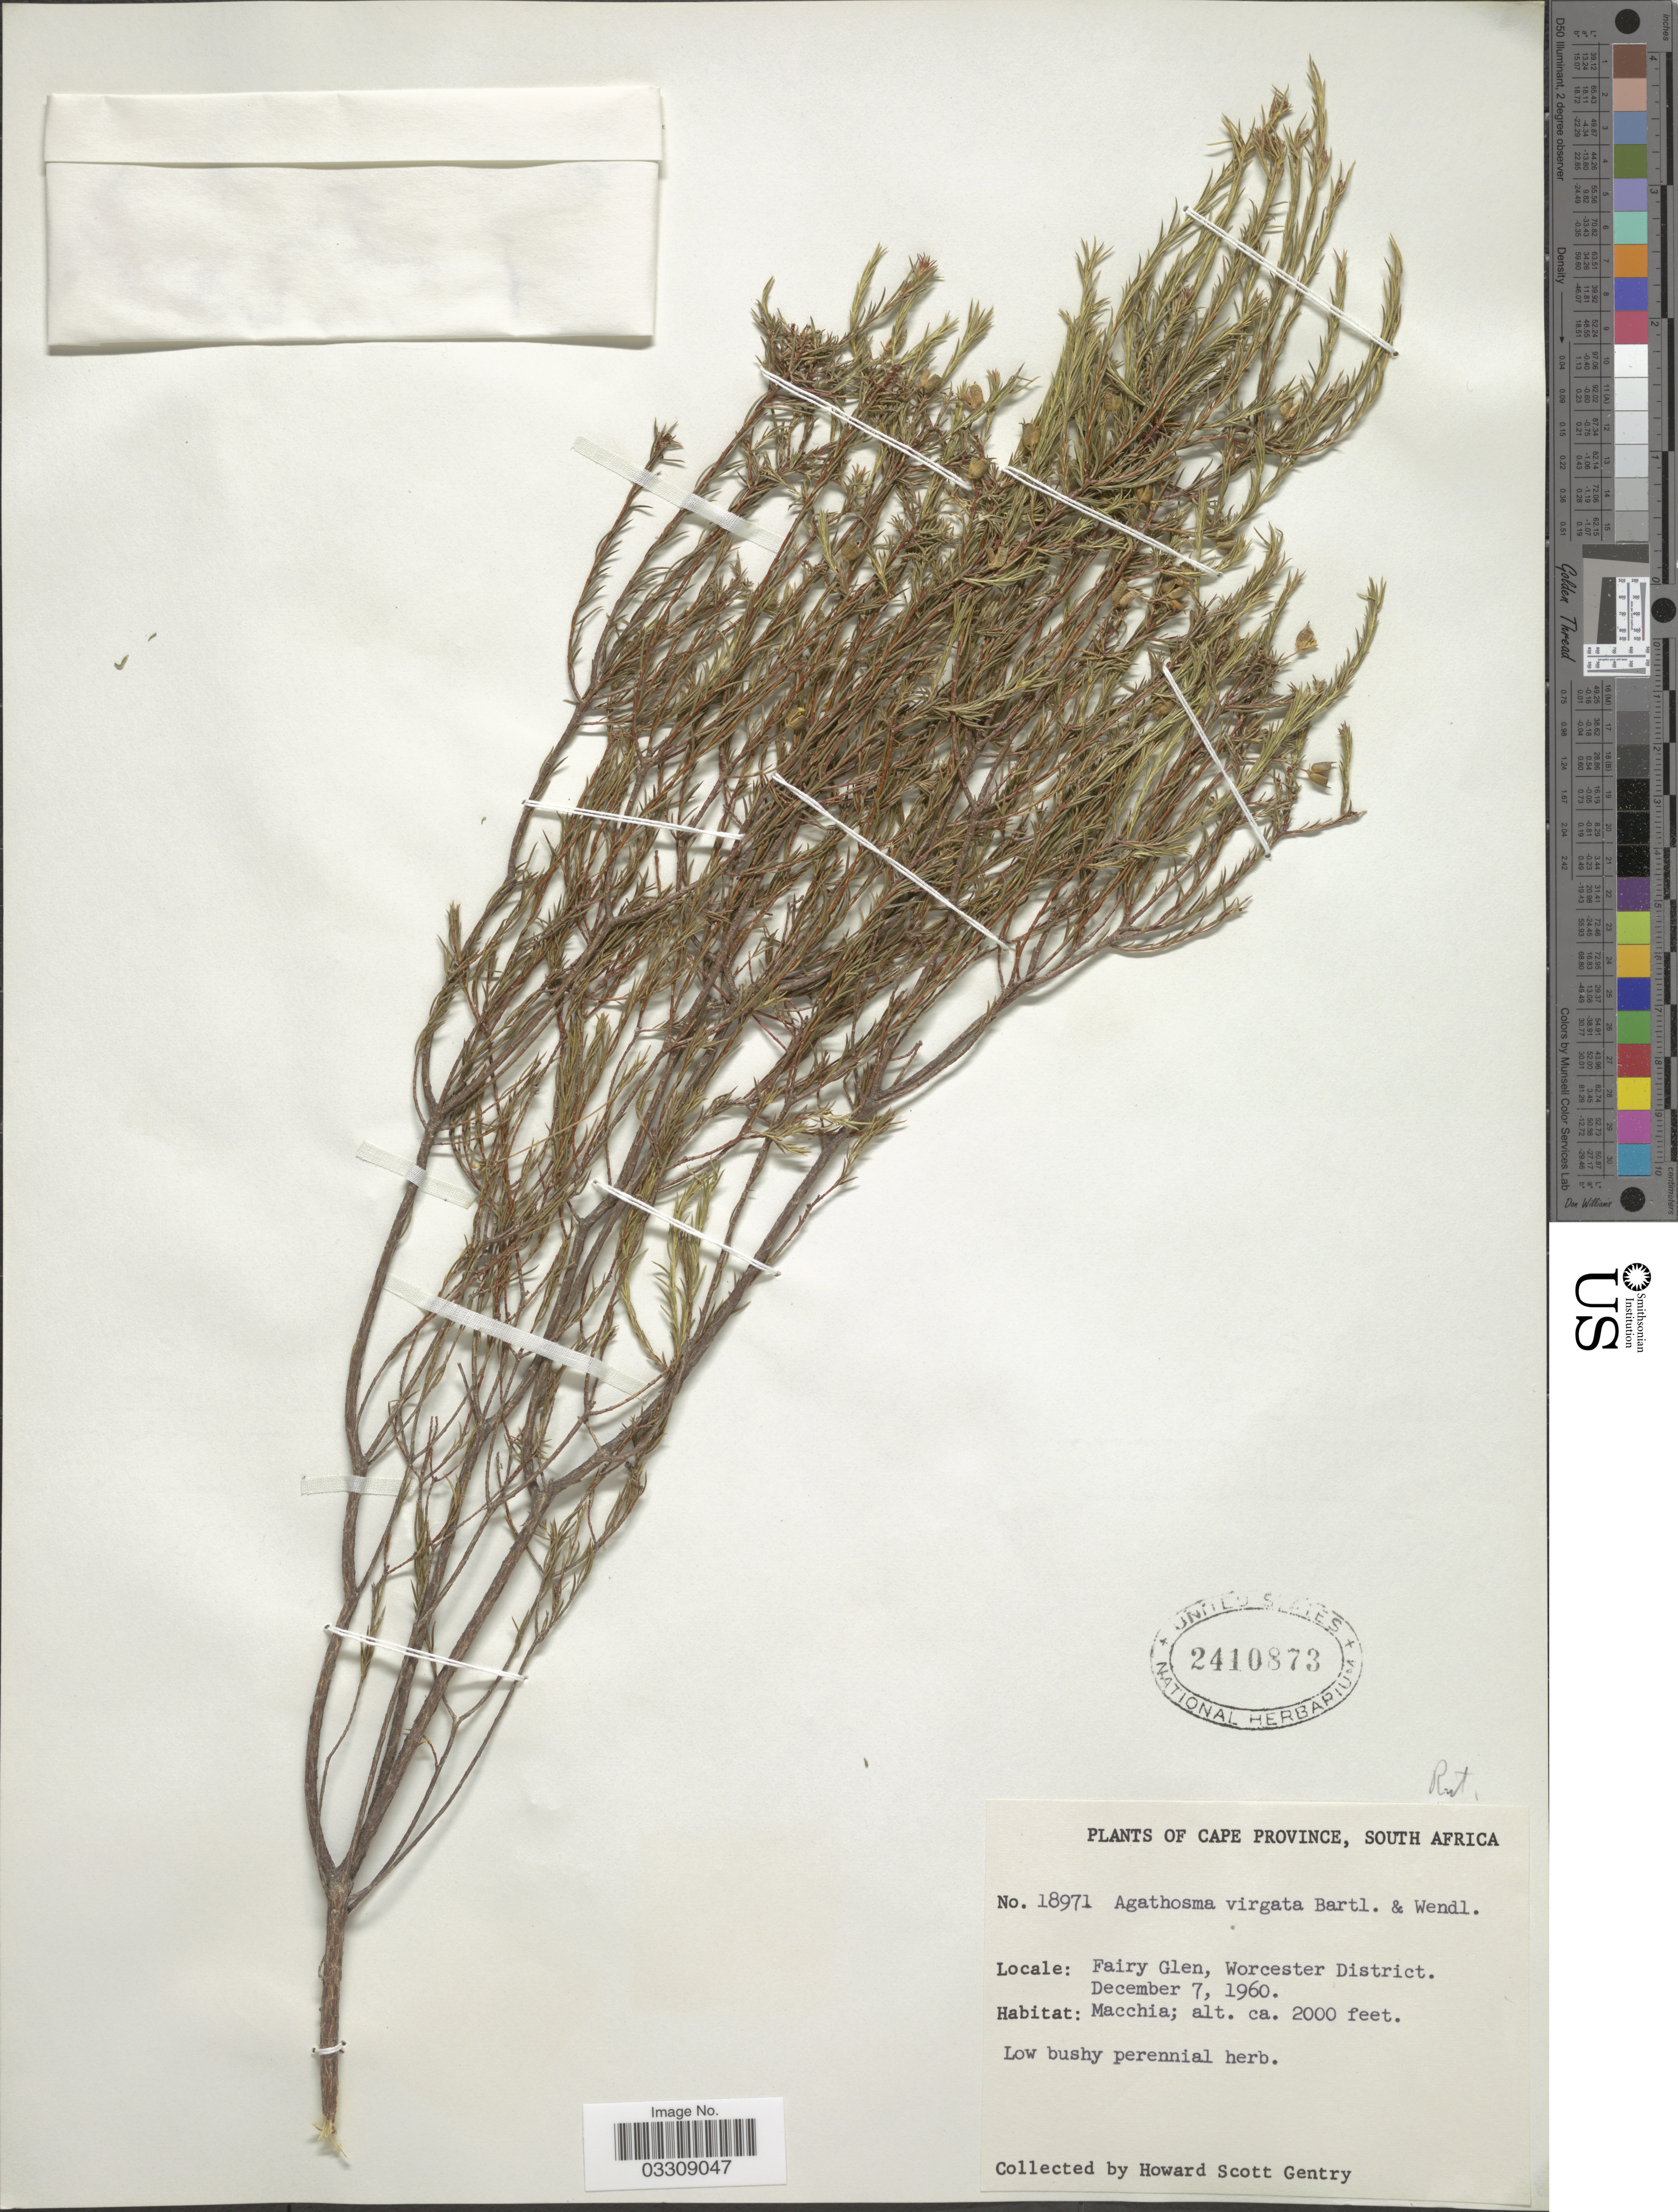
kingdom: Plantae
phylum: Tracheophyta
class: Magnoliopsida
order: Sapindales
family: Rutaceae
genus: Agathosma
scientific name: Agathosma virgata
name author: Bartl.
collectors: H. S. Gentry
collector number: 18971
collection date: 1960-12-07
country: South Africa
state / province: Western Cape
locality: Fairy Glen, Worcester District.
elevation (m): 610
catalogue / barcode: US 2410873